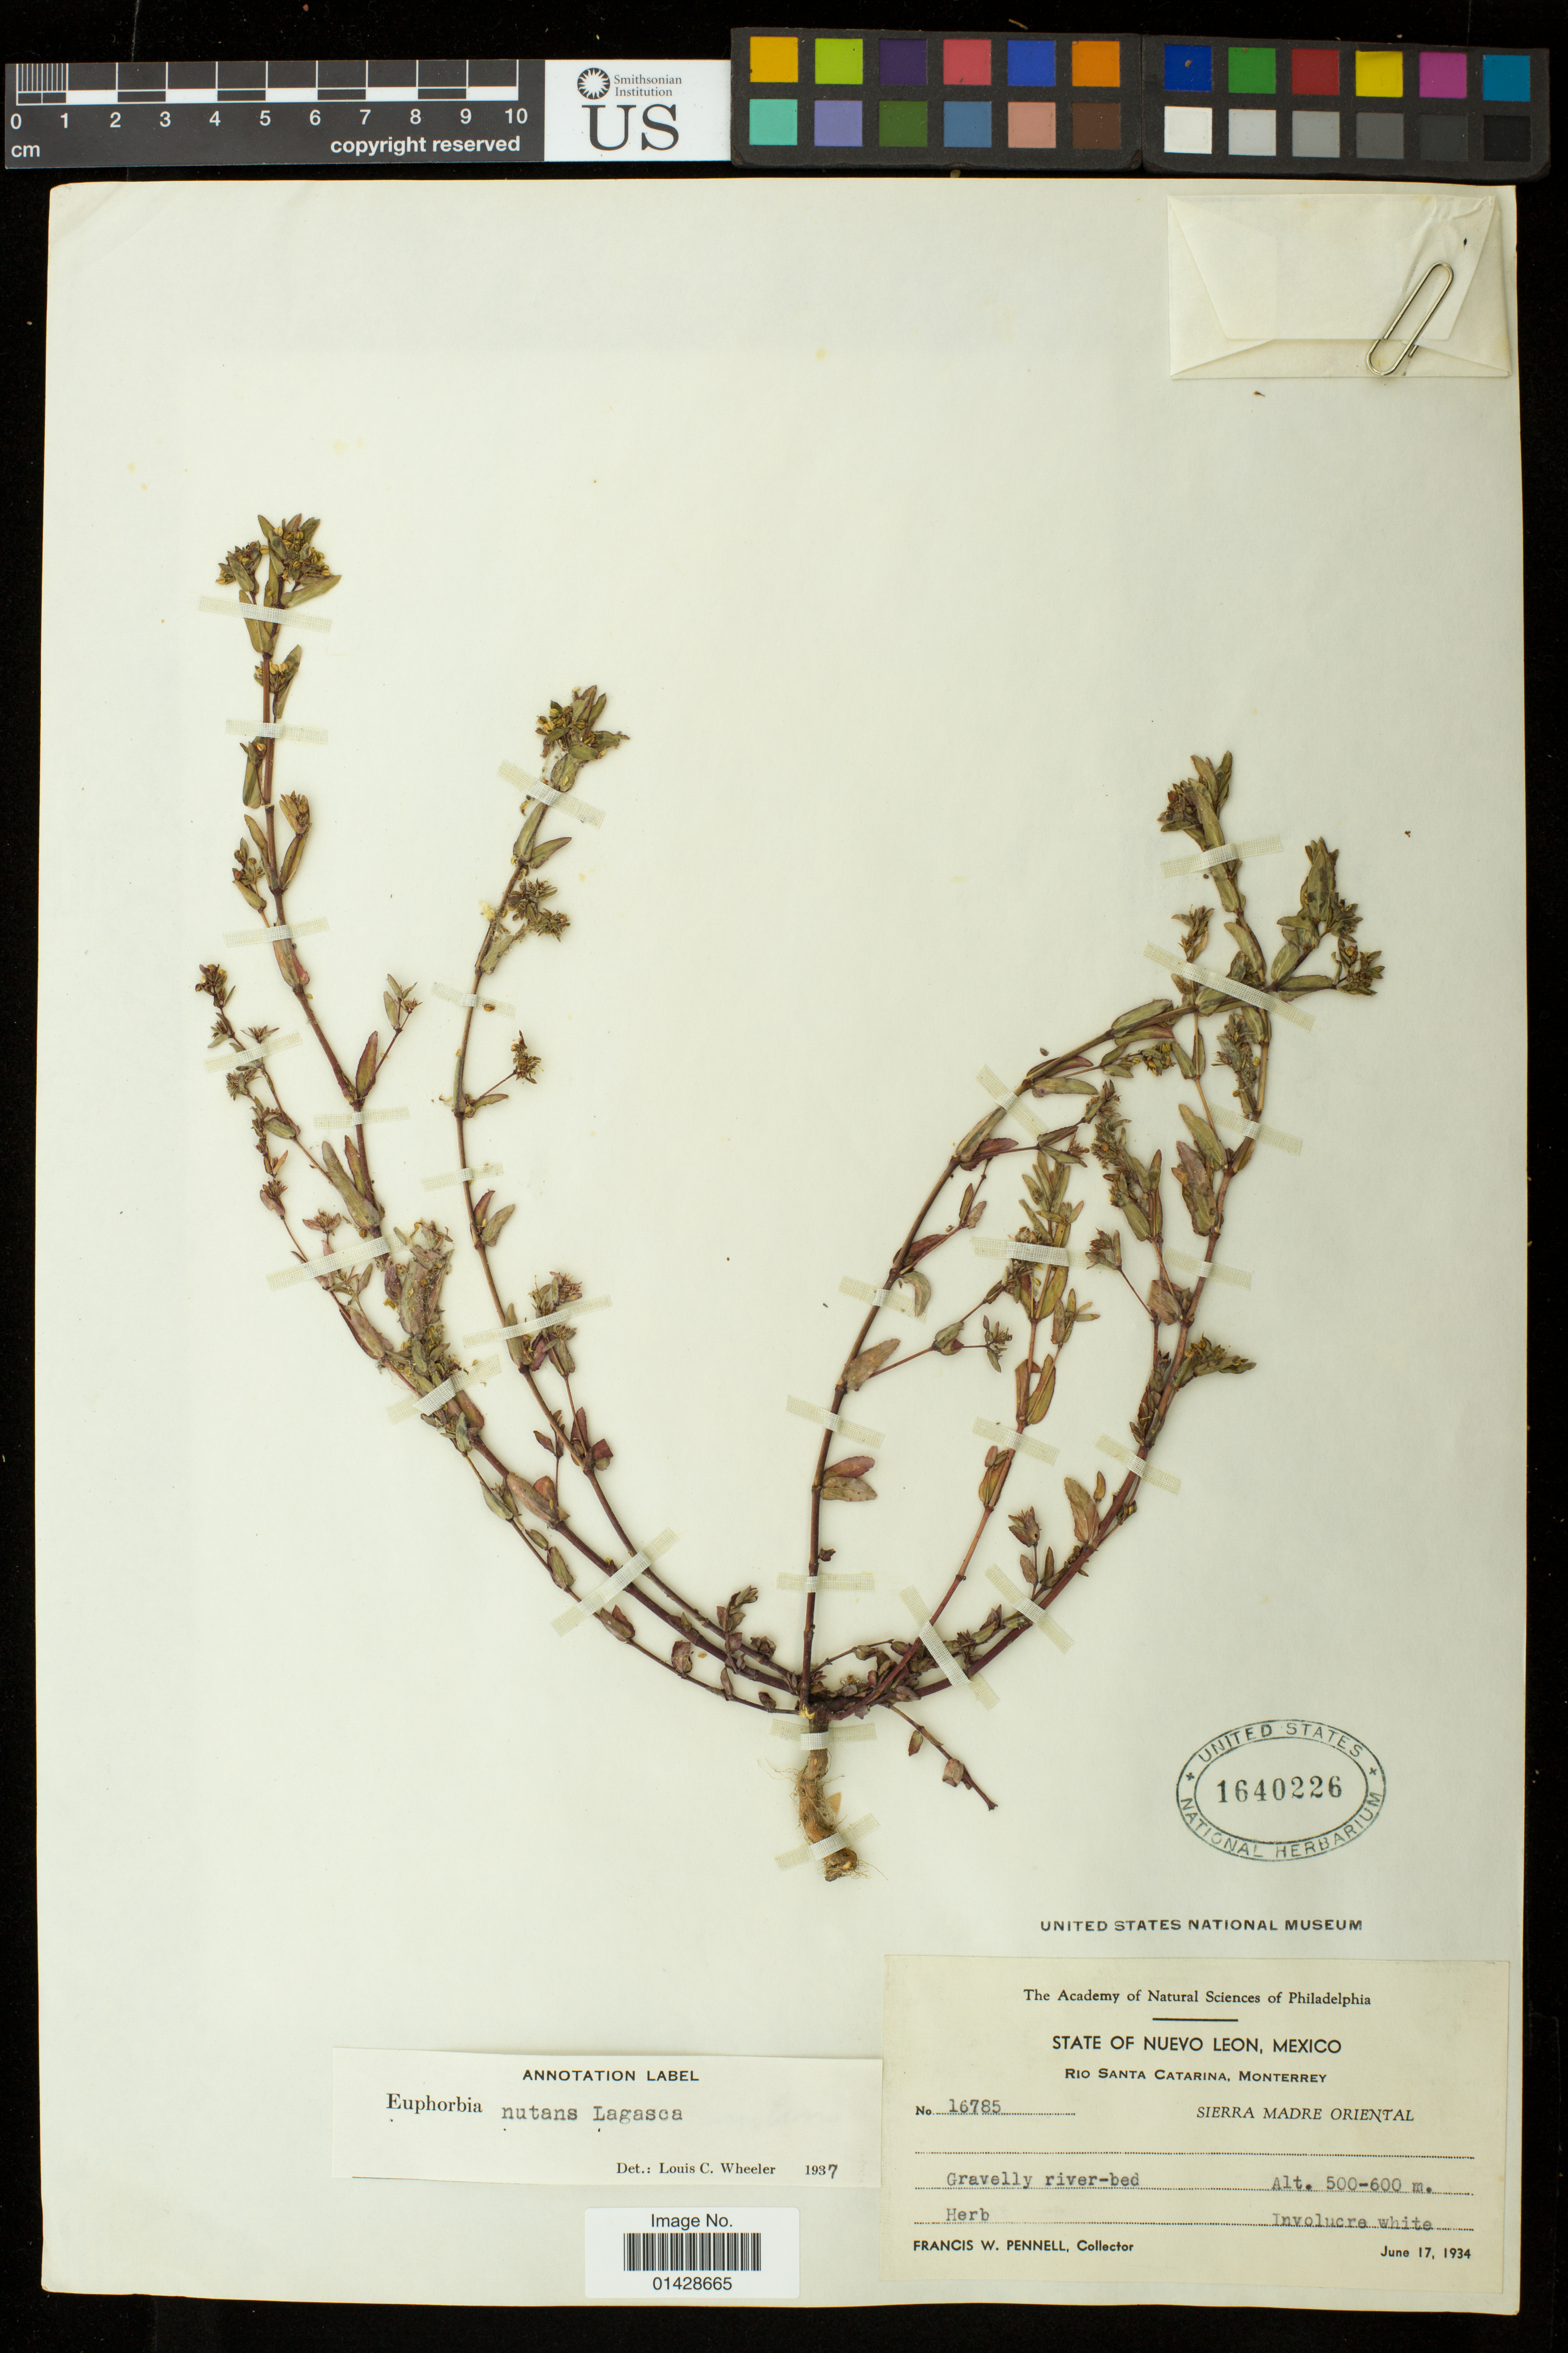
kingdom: Plantae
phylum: Tracheophyta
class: Magnoliopsida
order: Malpighiales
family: Euphorbiaceae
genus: Euphorbia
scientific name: Euphorbia nutans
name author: Lag.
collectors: F. W. Pennell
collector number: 16785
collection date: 1934-06-17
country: Mexico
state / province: Nuevo León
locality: Rio Santa Catarina, Monterrey; Sierra Madre Oriental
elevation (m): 500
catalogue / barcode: US 1640226